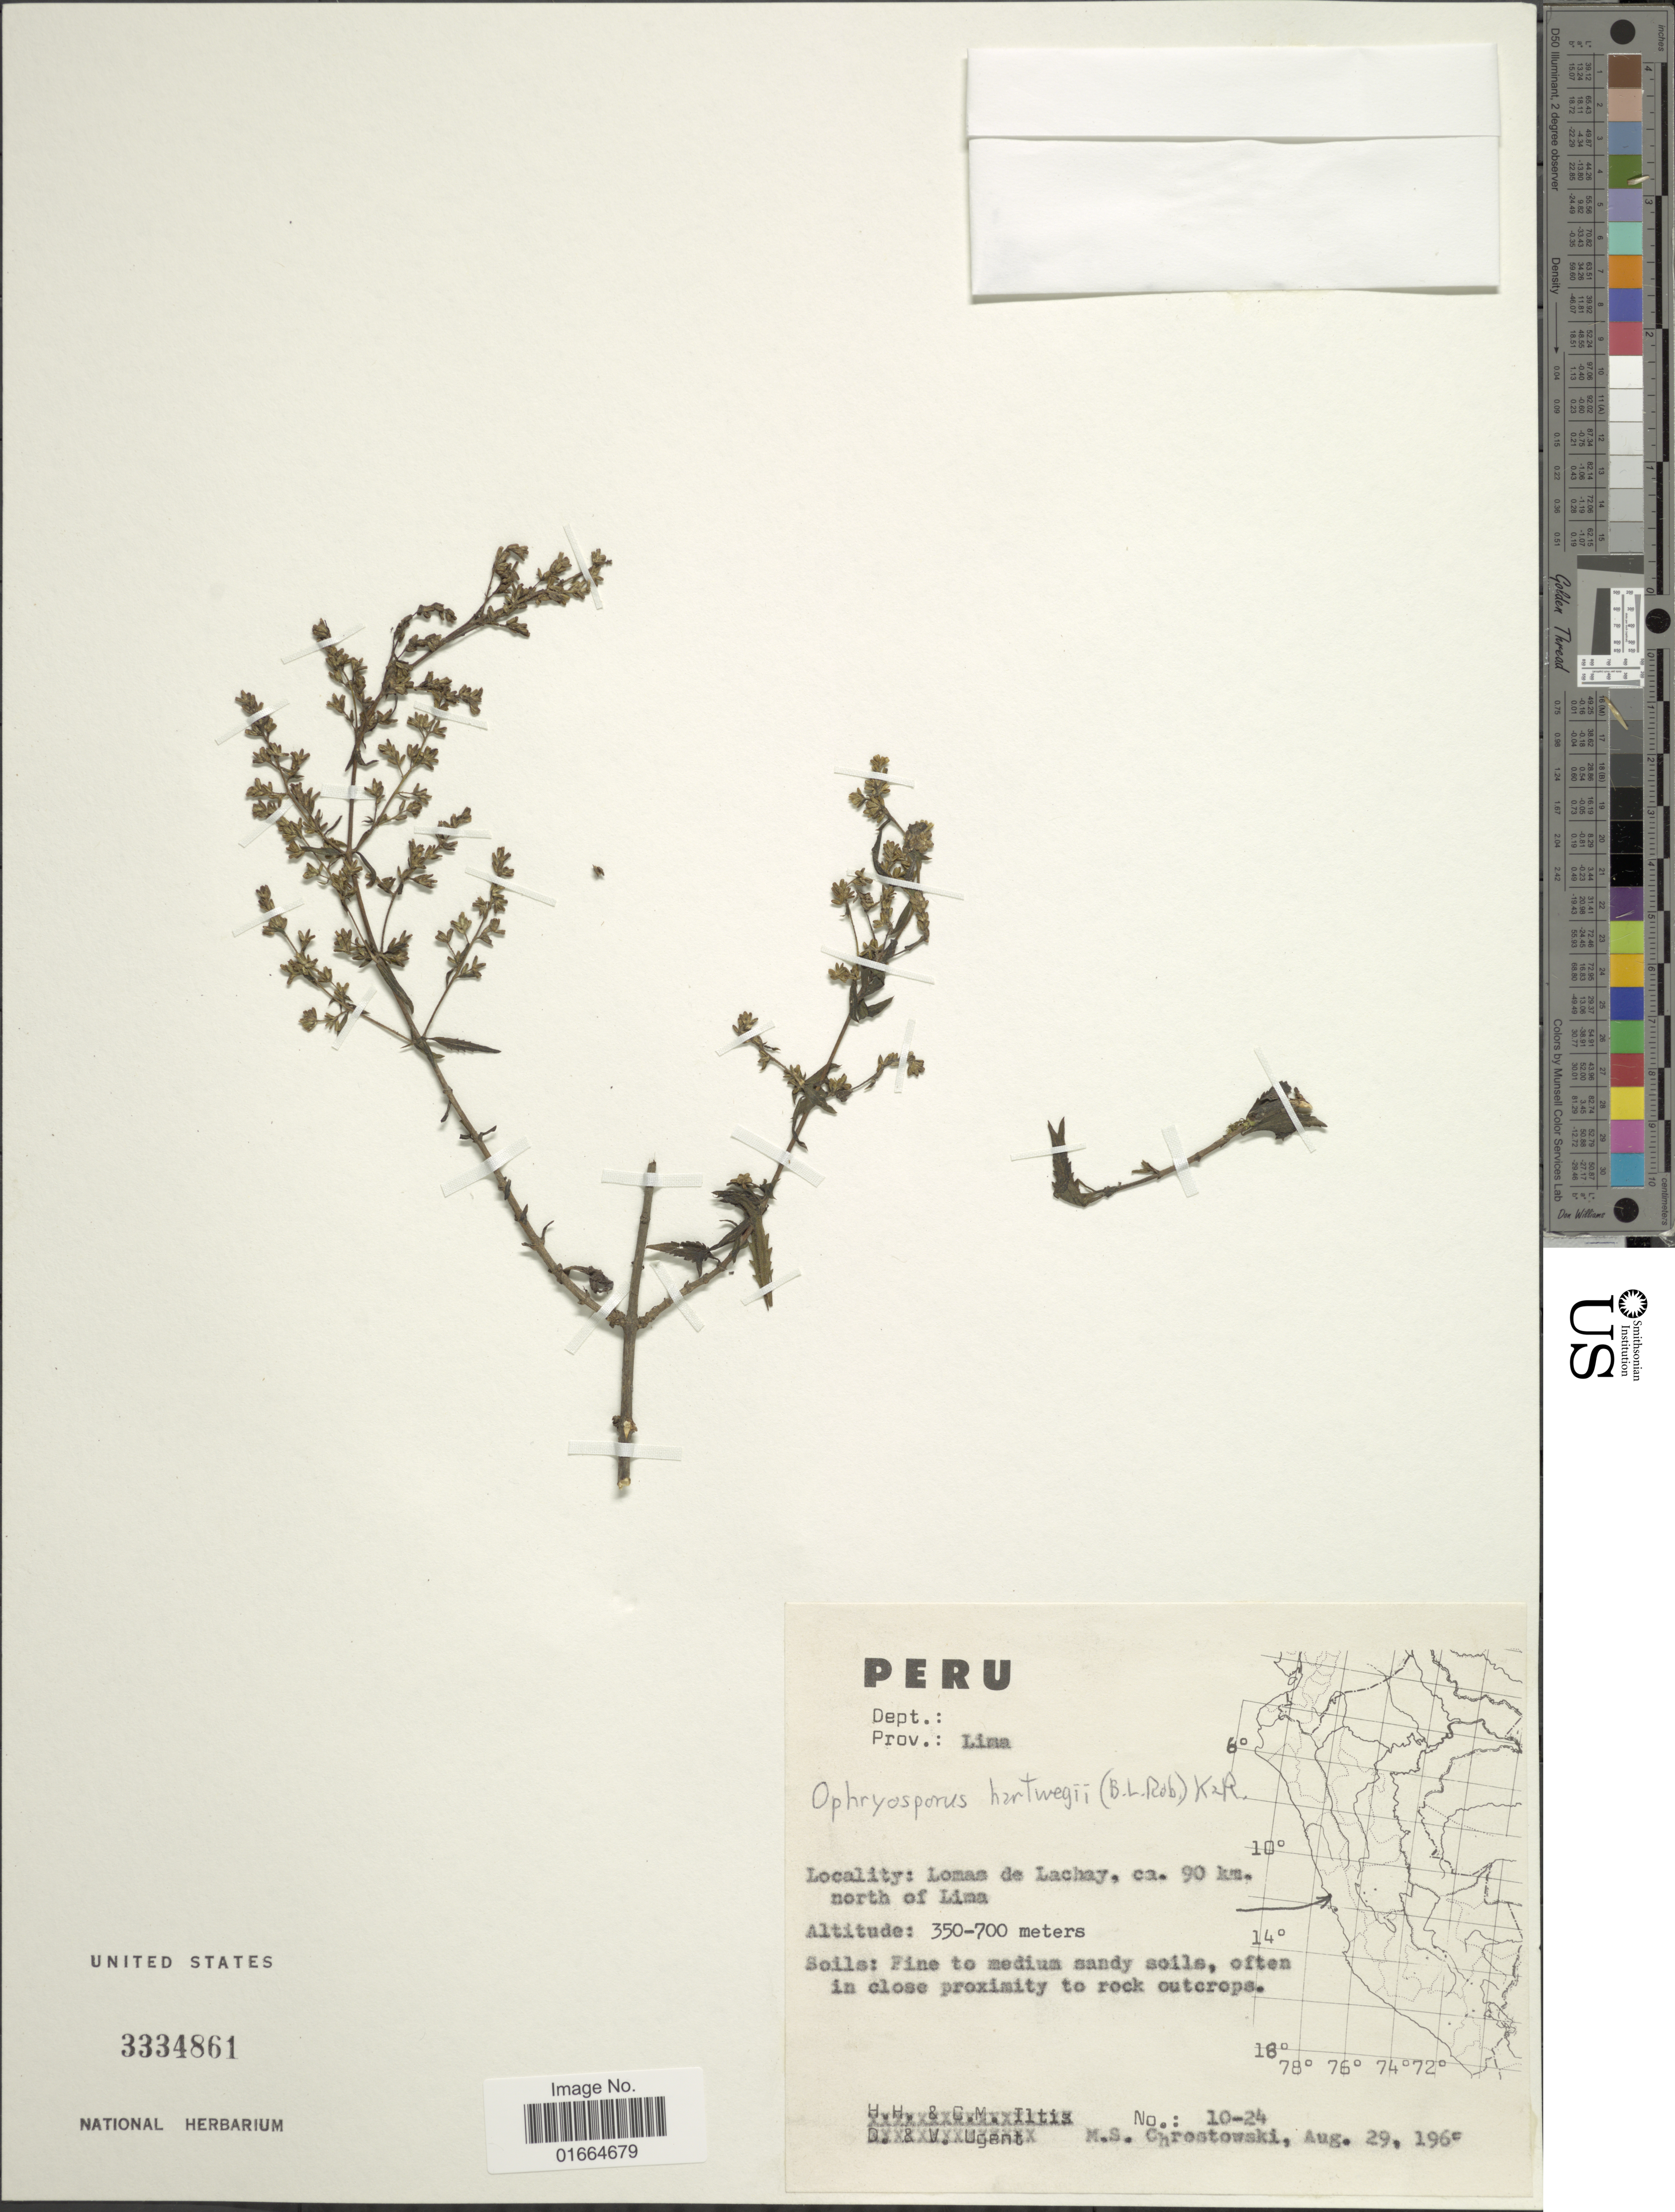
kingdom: Plantae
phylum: Tracheophyta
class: Magnoliopsida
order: Asterales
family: Asteraceae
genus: Ophryosporus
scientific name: Ophryosporus hartwegii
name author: (B.L. Rob.) R.M. King & H. Rob.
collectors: H. H. Iltis & C. M Iltis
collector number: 10-24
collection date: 1969-08-29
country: Peru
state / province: Lima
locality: Prov.: Lima, Lomas de Lachay, 90 km north of Lima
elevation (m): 350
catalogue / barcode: US 3334861